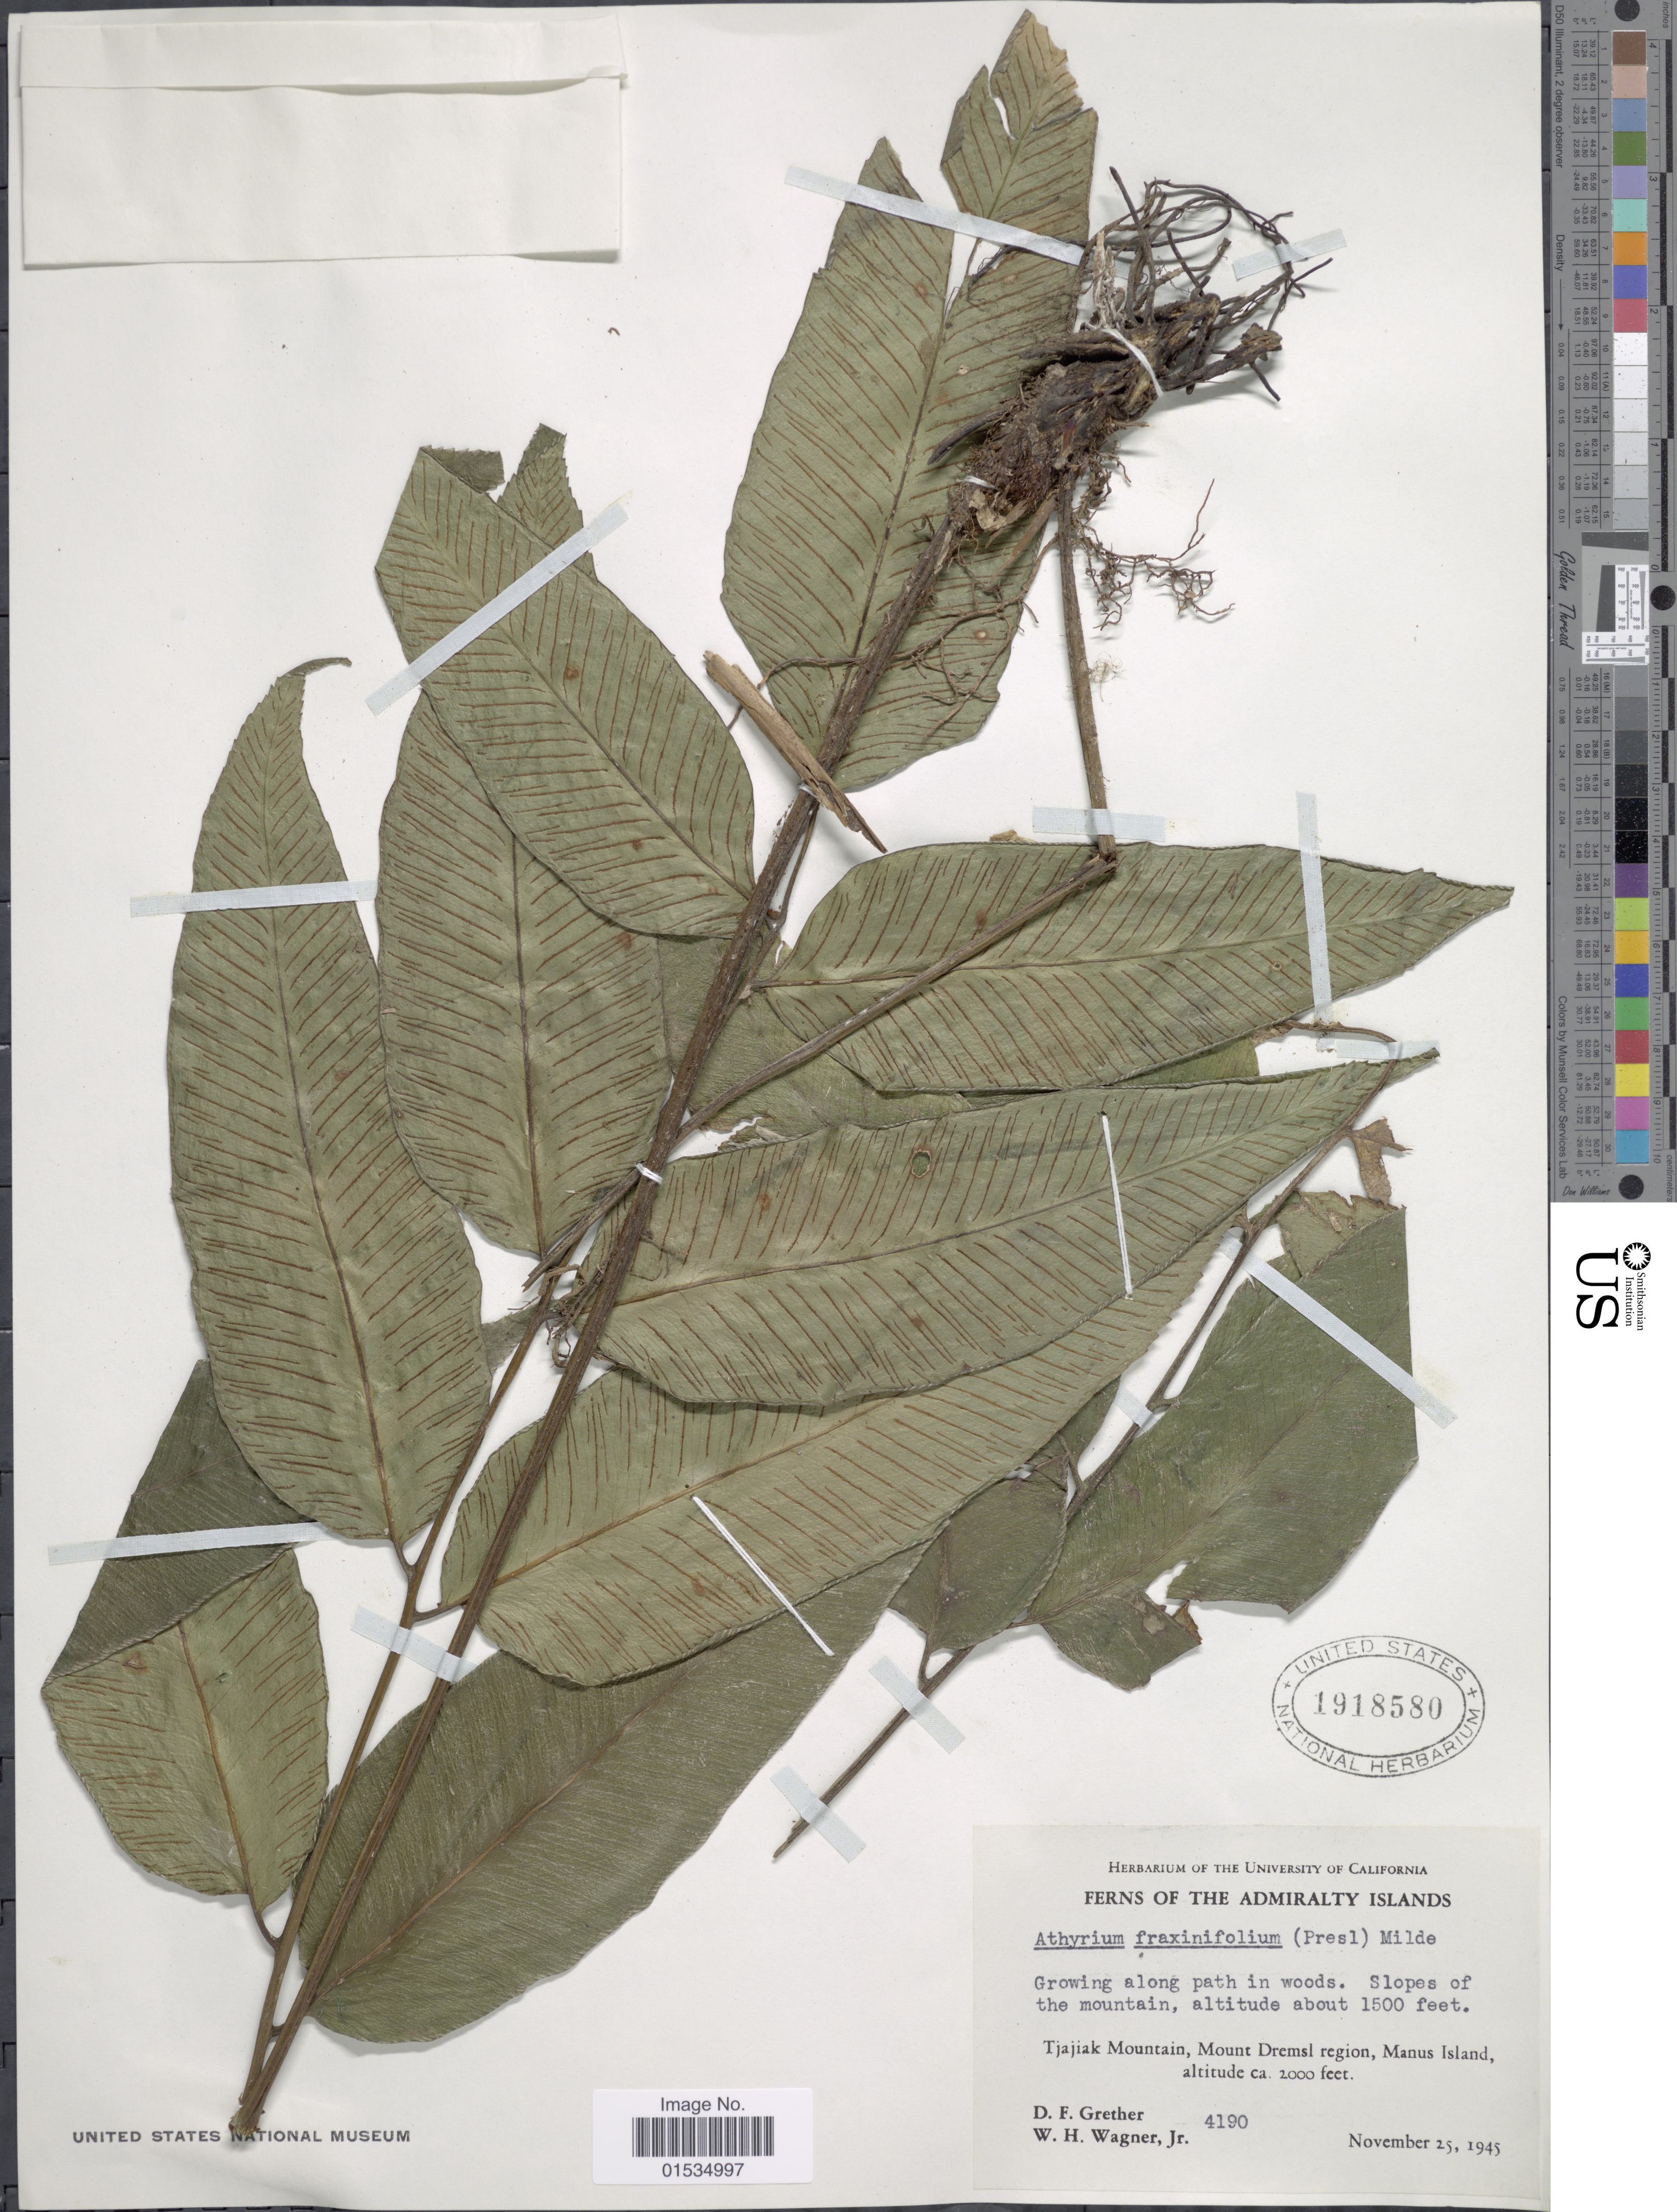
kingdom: Plantae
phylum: Tracheophyta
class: Polypodiopsida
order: Polypodiales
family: Athyriaceae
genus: Diplazium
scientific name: Diplazium fraxinifolium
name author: C. Presl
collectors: D. F. Grether & W. H. Wagner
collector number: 4190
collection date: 1945-11-25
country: Papua New Guinea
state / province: Manus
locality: The Admiralty Islands, Tjajiak Mountains, Mount Dremsl region, Manus Island, slopes of the mountain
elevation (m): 610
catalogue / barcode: US 1918580